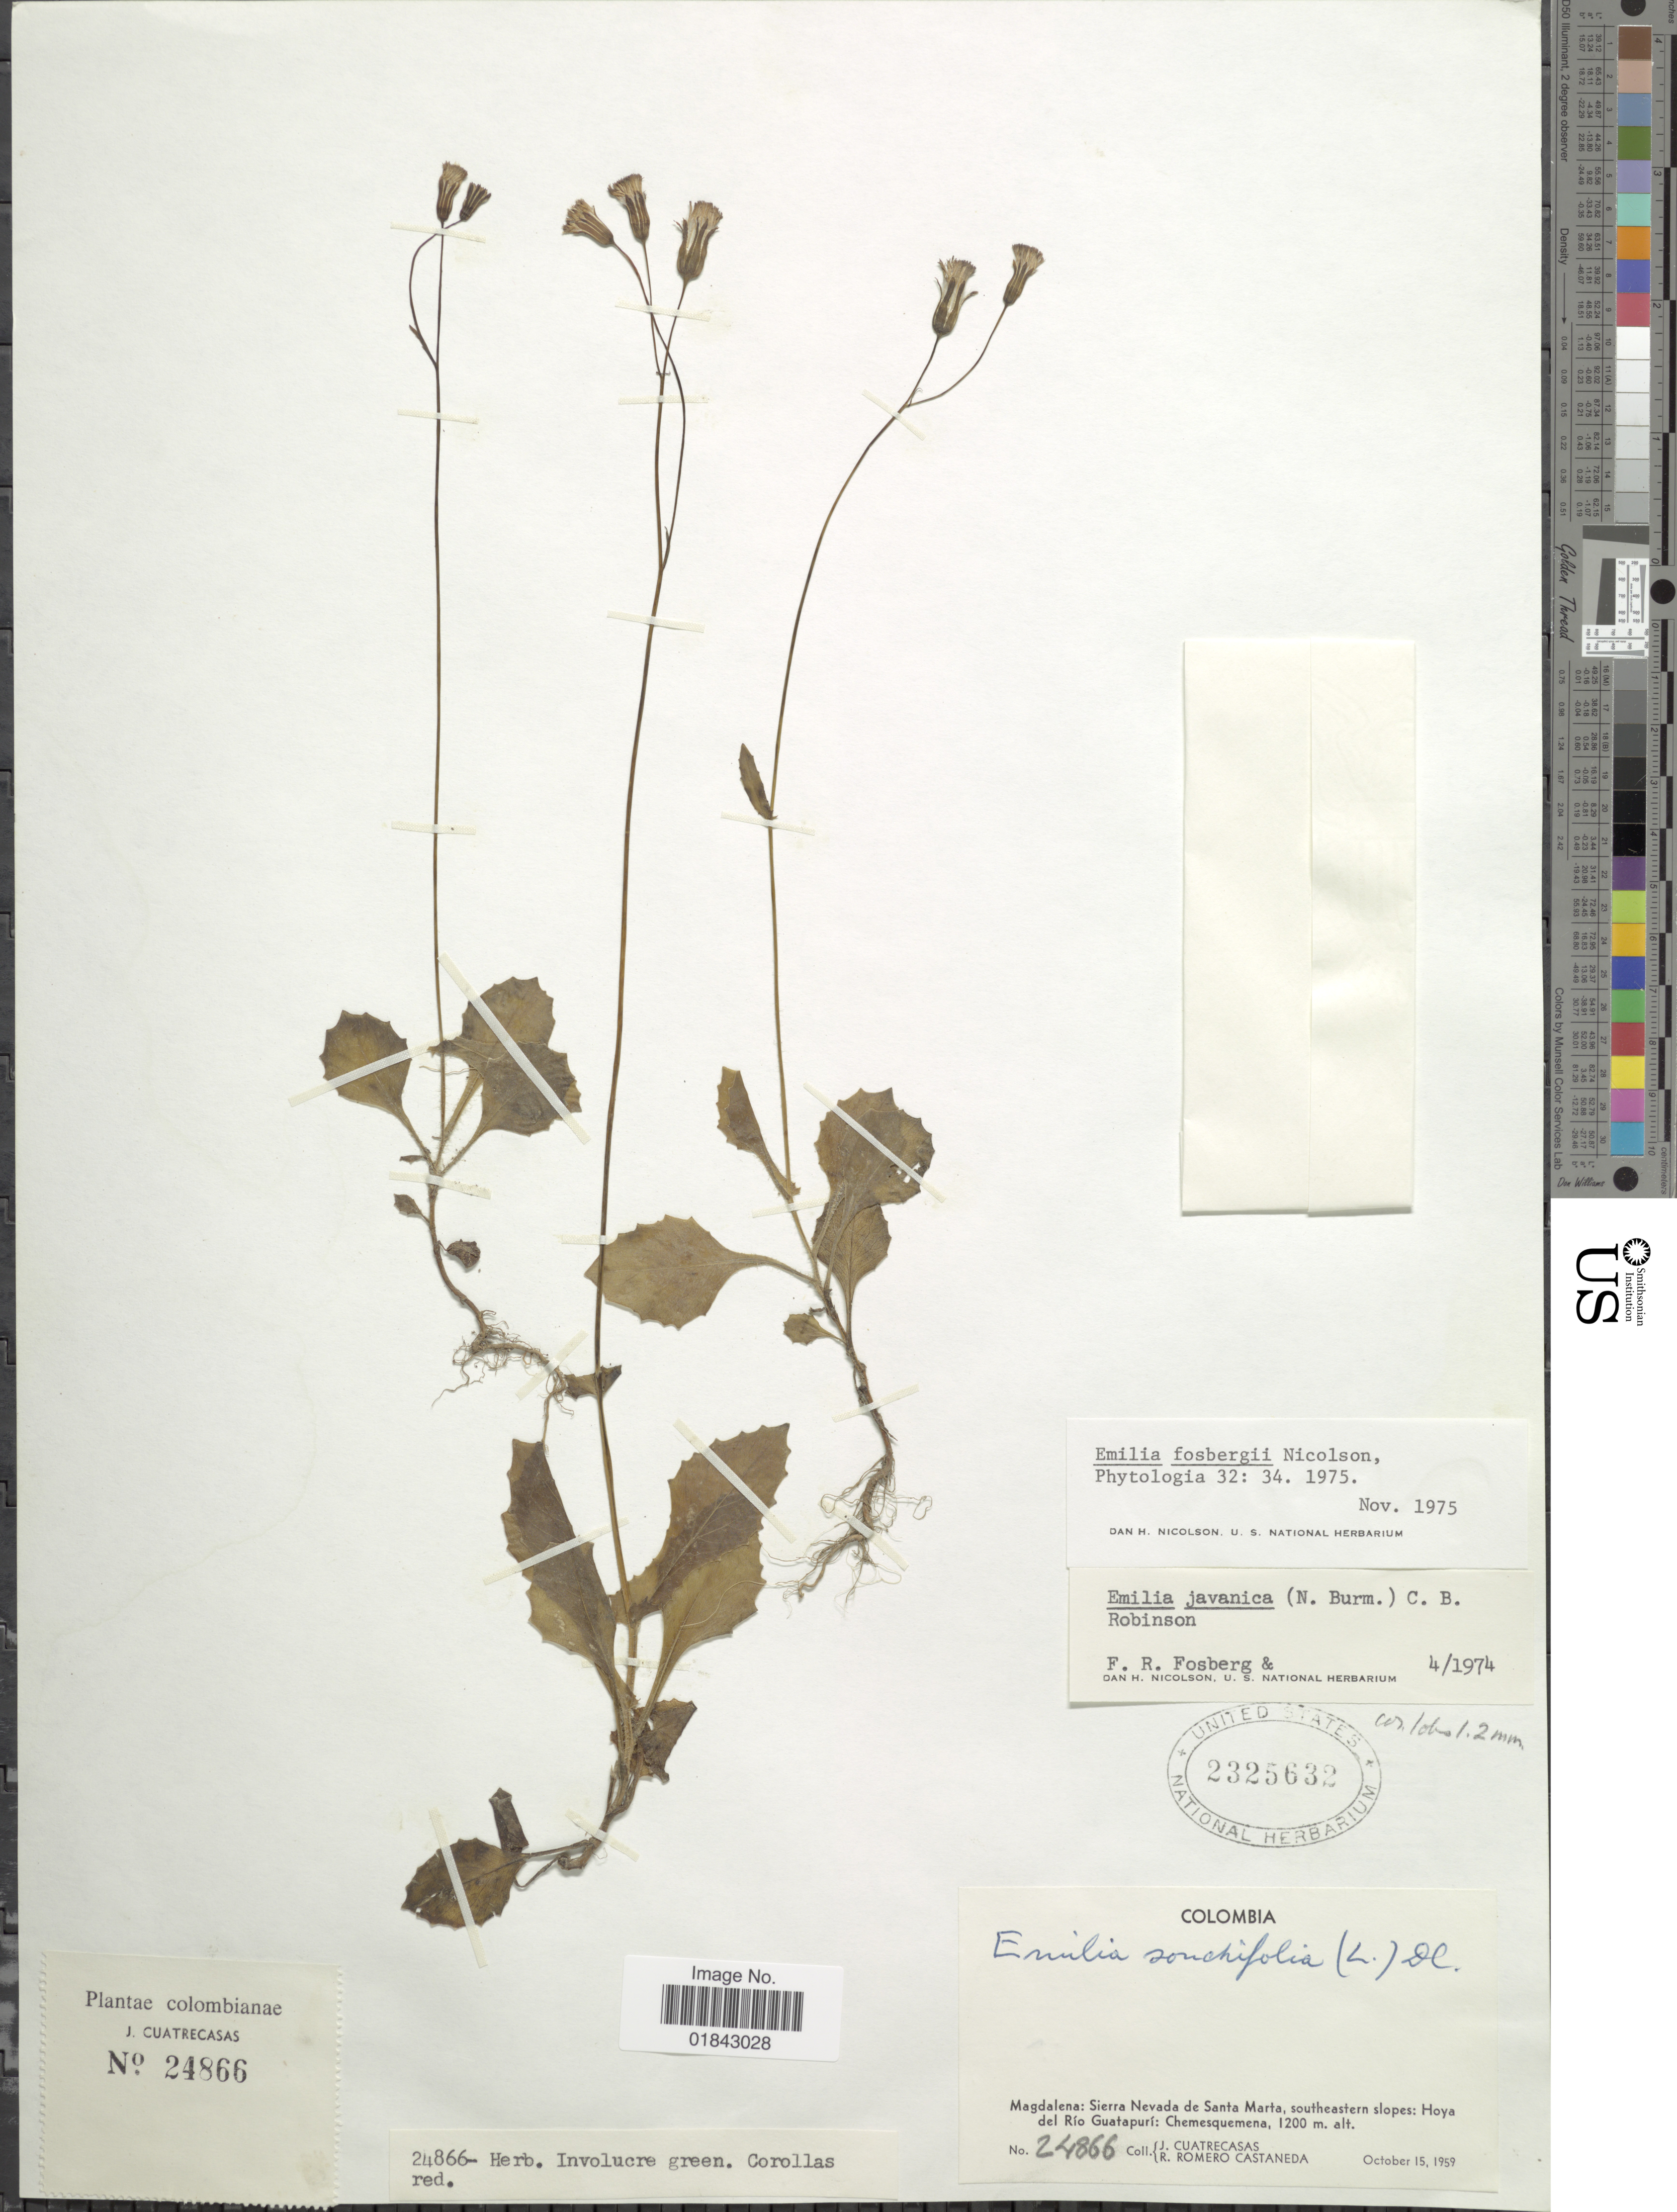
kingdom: Plantae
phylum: Tracheophyta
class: Magnoliopsida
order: Asterales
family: Asteraceae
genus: Emilia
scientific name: Emilia fosbergii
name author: Nicolson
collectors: J. Cuatrecasas & R. Romero Castañeda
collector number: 24866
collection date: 1959-10-15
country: Colombia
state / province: Magdalena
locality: Sierra Nevada de Santa Marta, southeastern slopes: Hoya del Rí oGuatapurí: Chemesquemena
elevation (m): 1200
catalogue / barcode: US 2325632